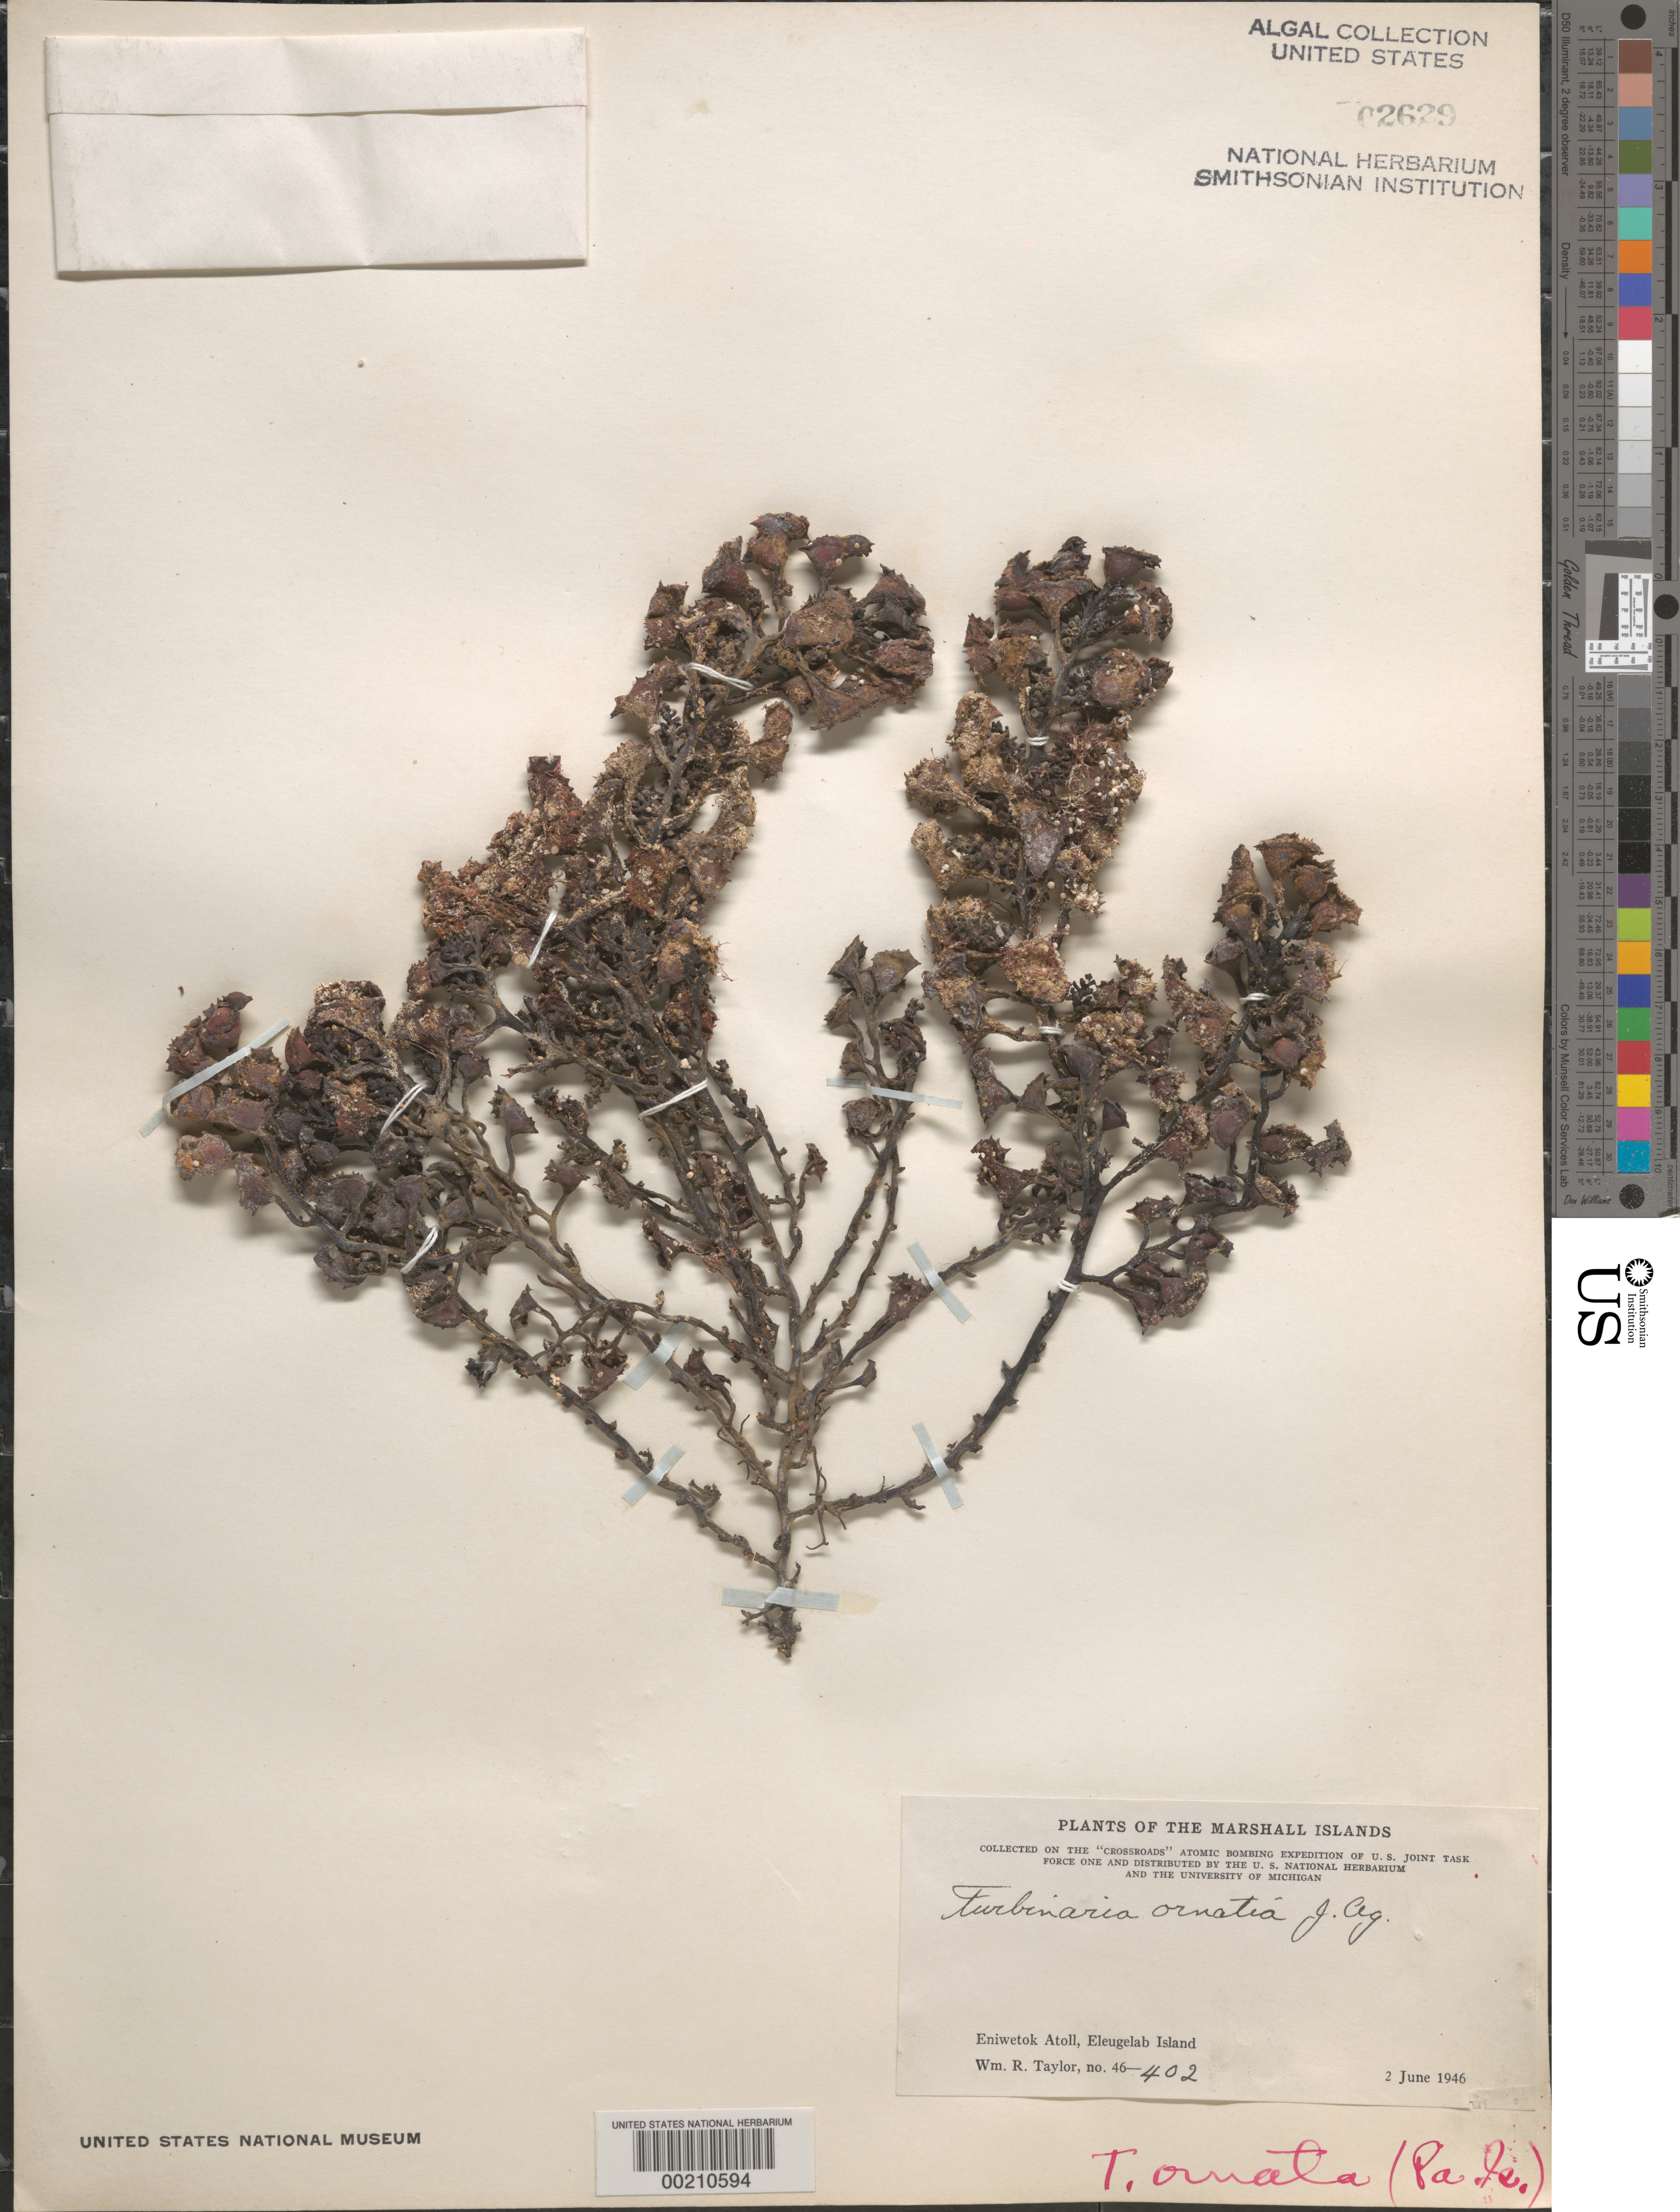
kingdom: Chromista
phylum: Ochrophyta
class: Phaeophyceae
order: Fucales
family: Sargassaceae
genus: Turbinaria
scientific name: Turbinaria ornata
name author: (Turner) J. Agardh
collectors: W. R. Taylor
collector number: WRT 46-402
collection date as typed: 02 Jun 1946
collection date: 1946-06-02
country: Marshall Islands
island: Enewetak [Eniwetok] Atoll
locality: Eleugelab Islet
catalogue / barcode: US 2629